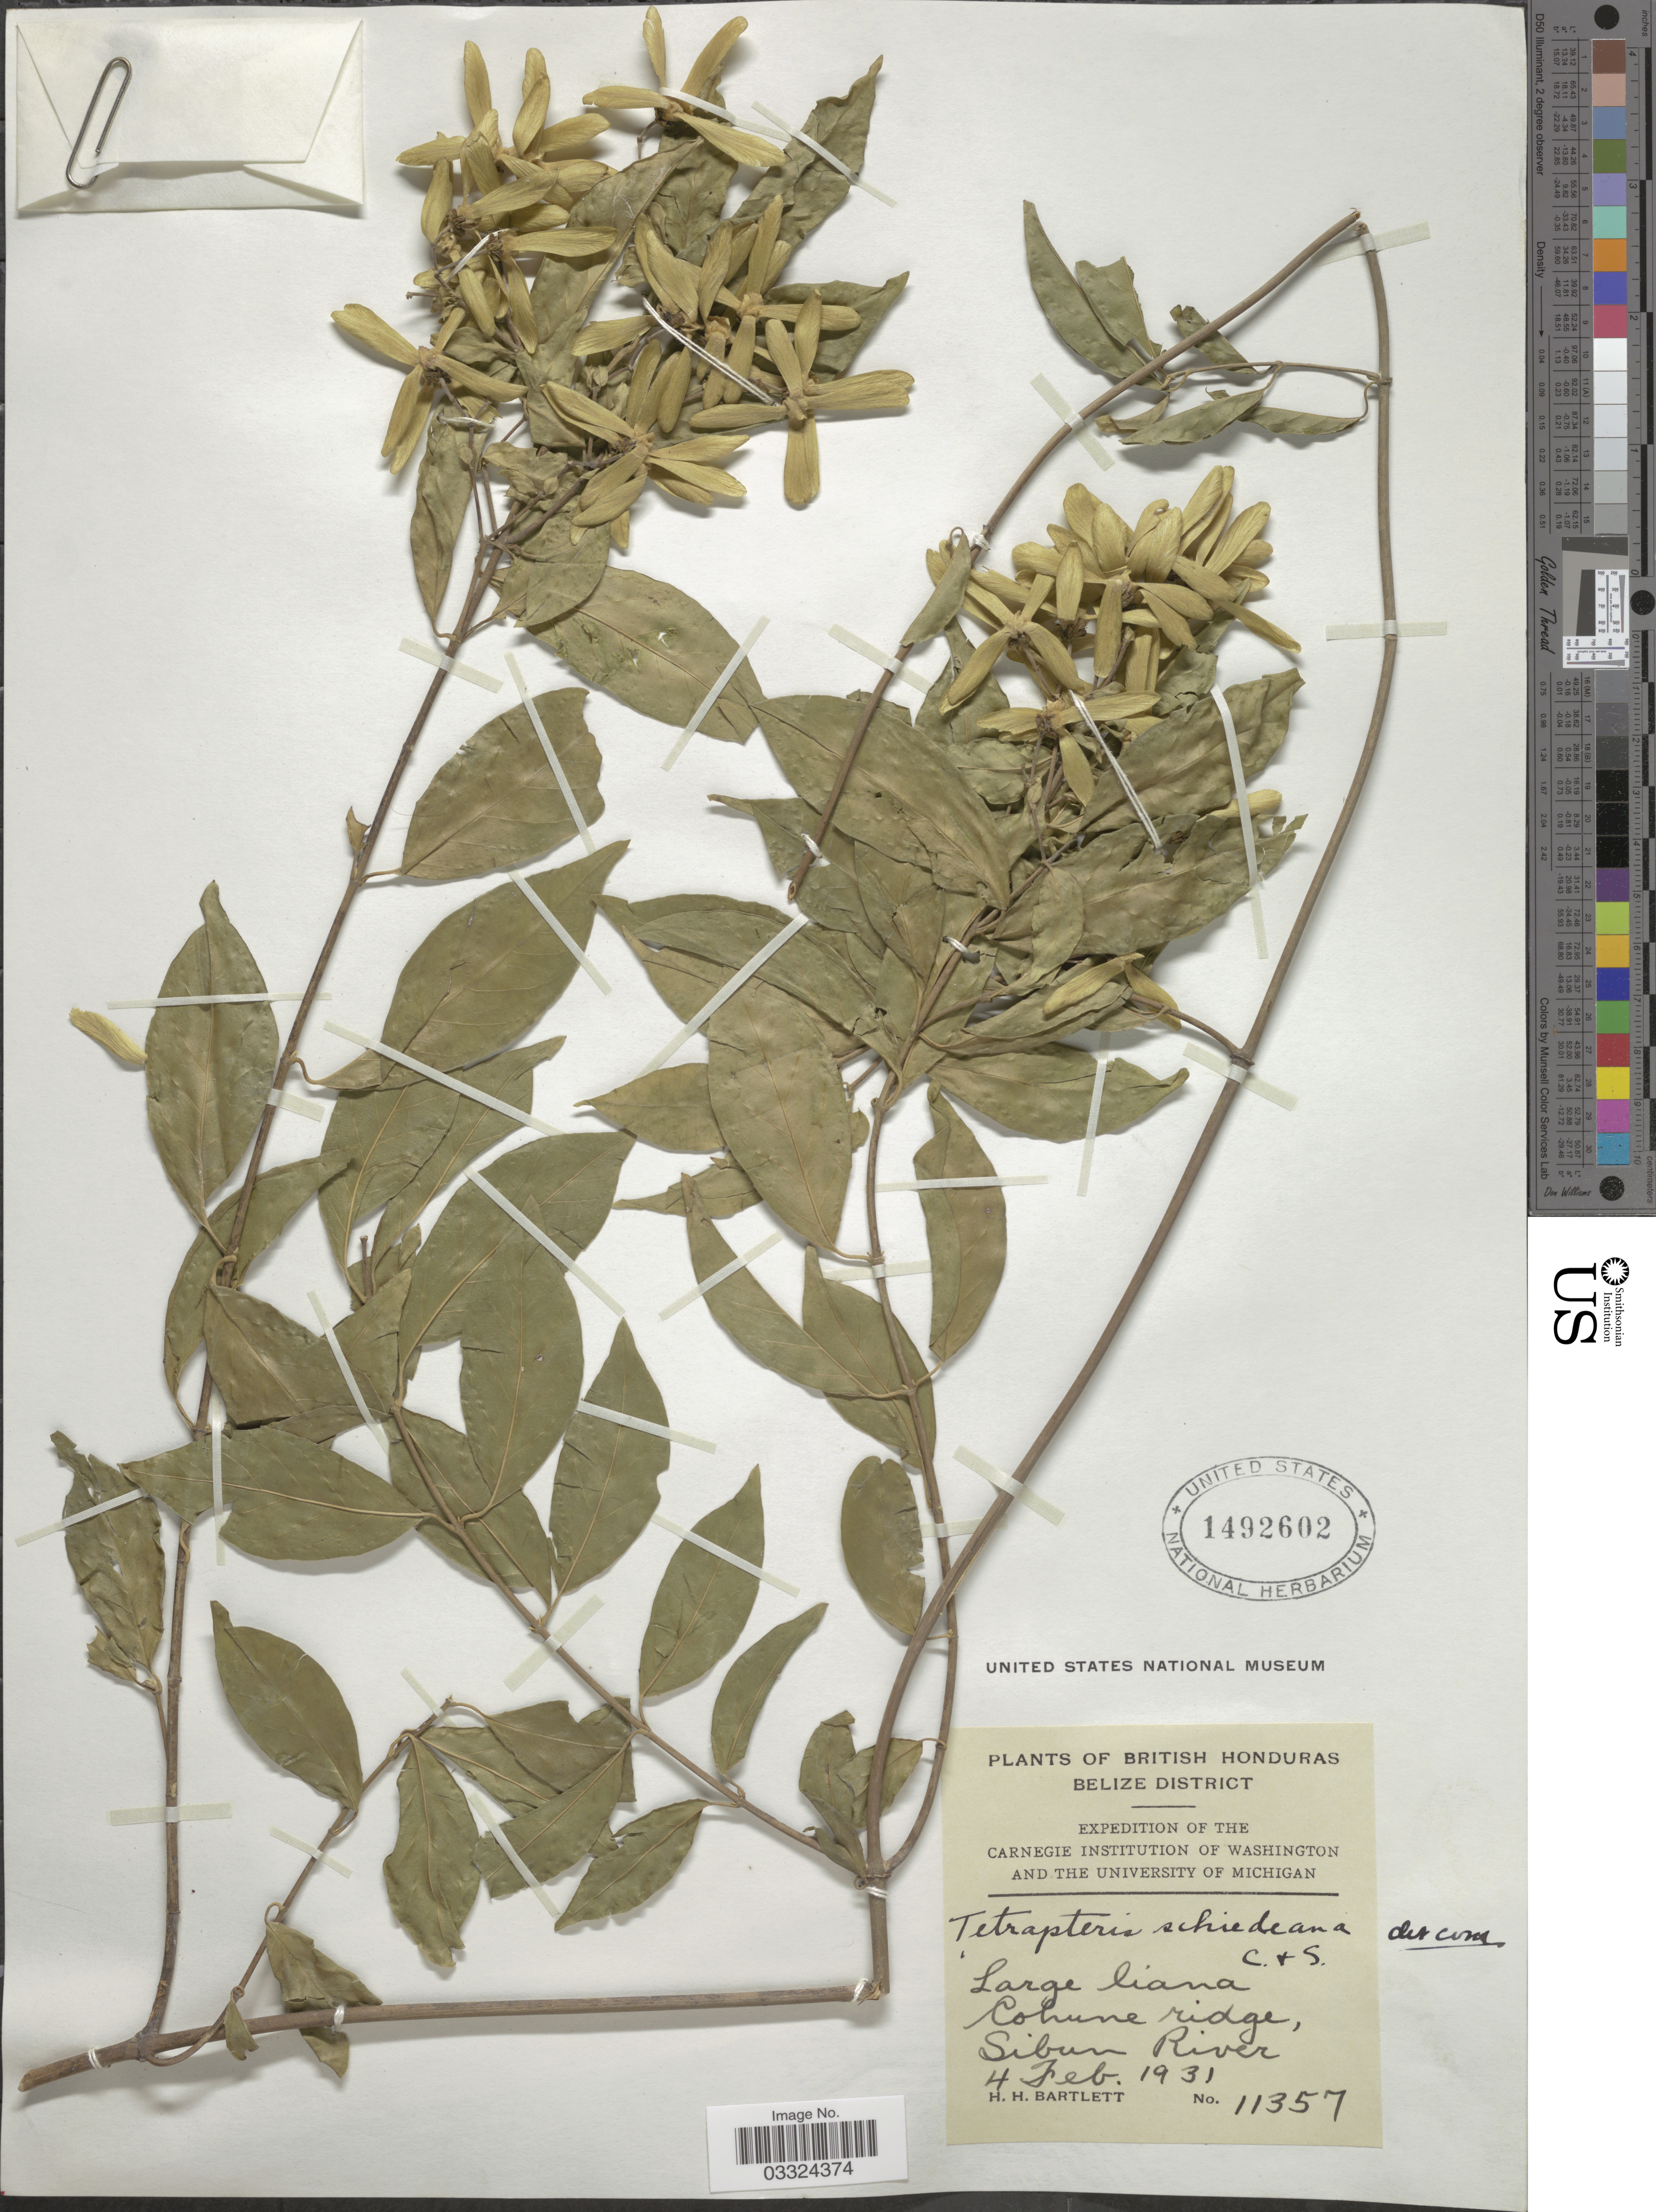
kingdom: Plantae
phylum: Tracheophyta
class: Magnoliopsida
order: Malpighiales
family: Malpighiaceae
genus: Tetrapterys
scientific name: Tetrapterys schiedeana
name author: Schltdl. & Cham.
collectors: H. H. Bartlett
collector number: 11357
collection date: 1931-02-04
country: Belize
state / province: Belize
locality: British Honduras. Belize Disttrict. Cohune ridge, Sibun River.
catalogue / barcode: US 1492602